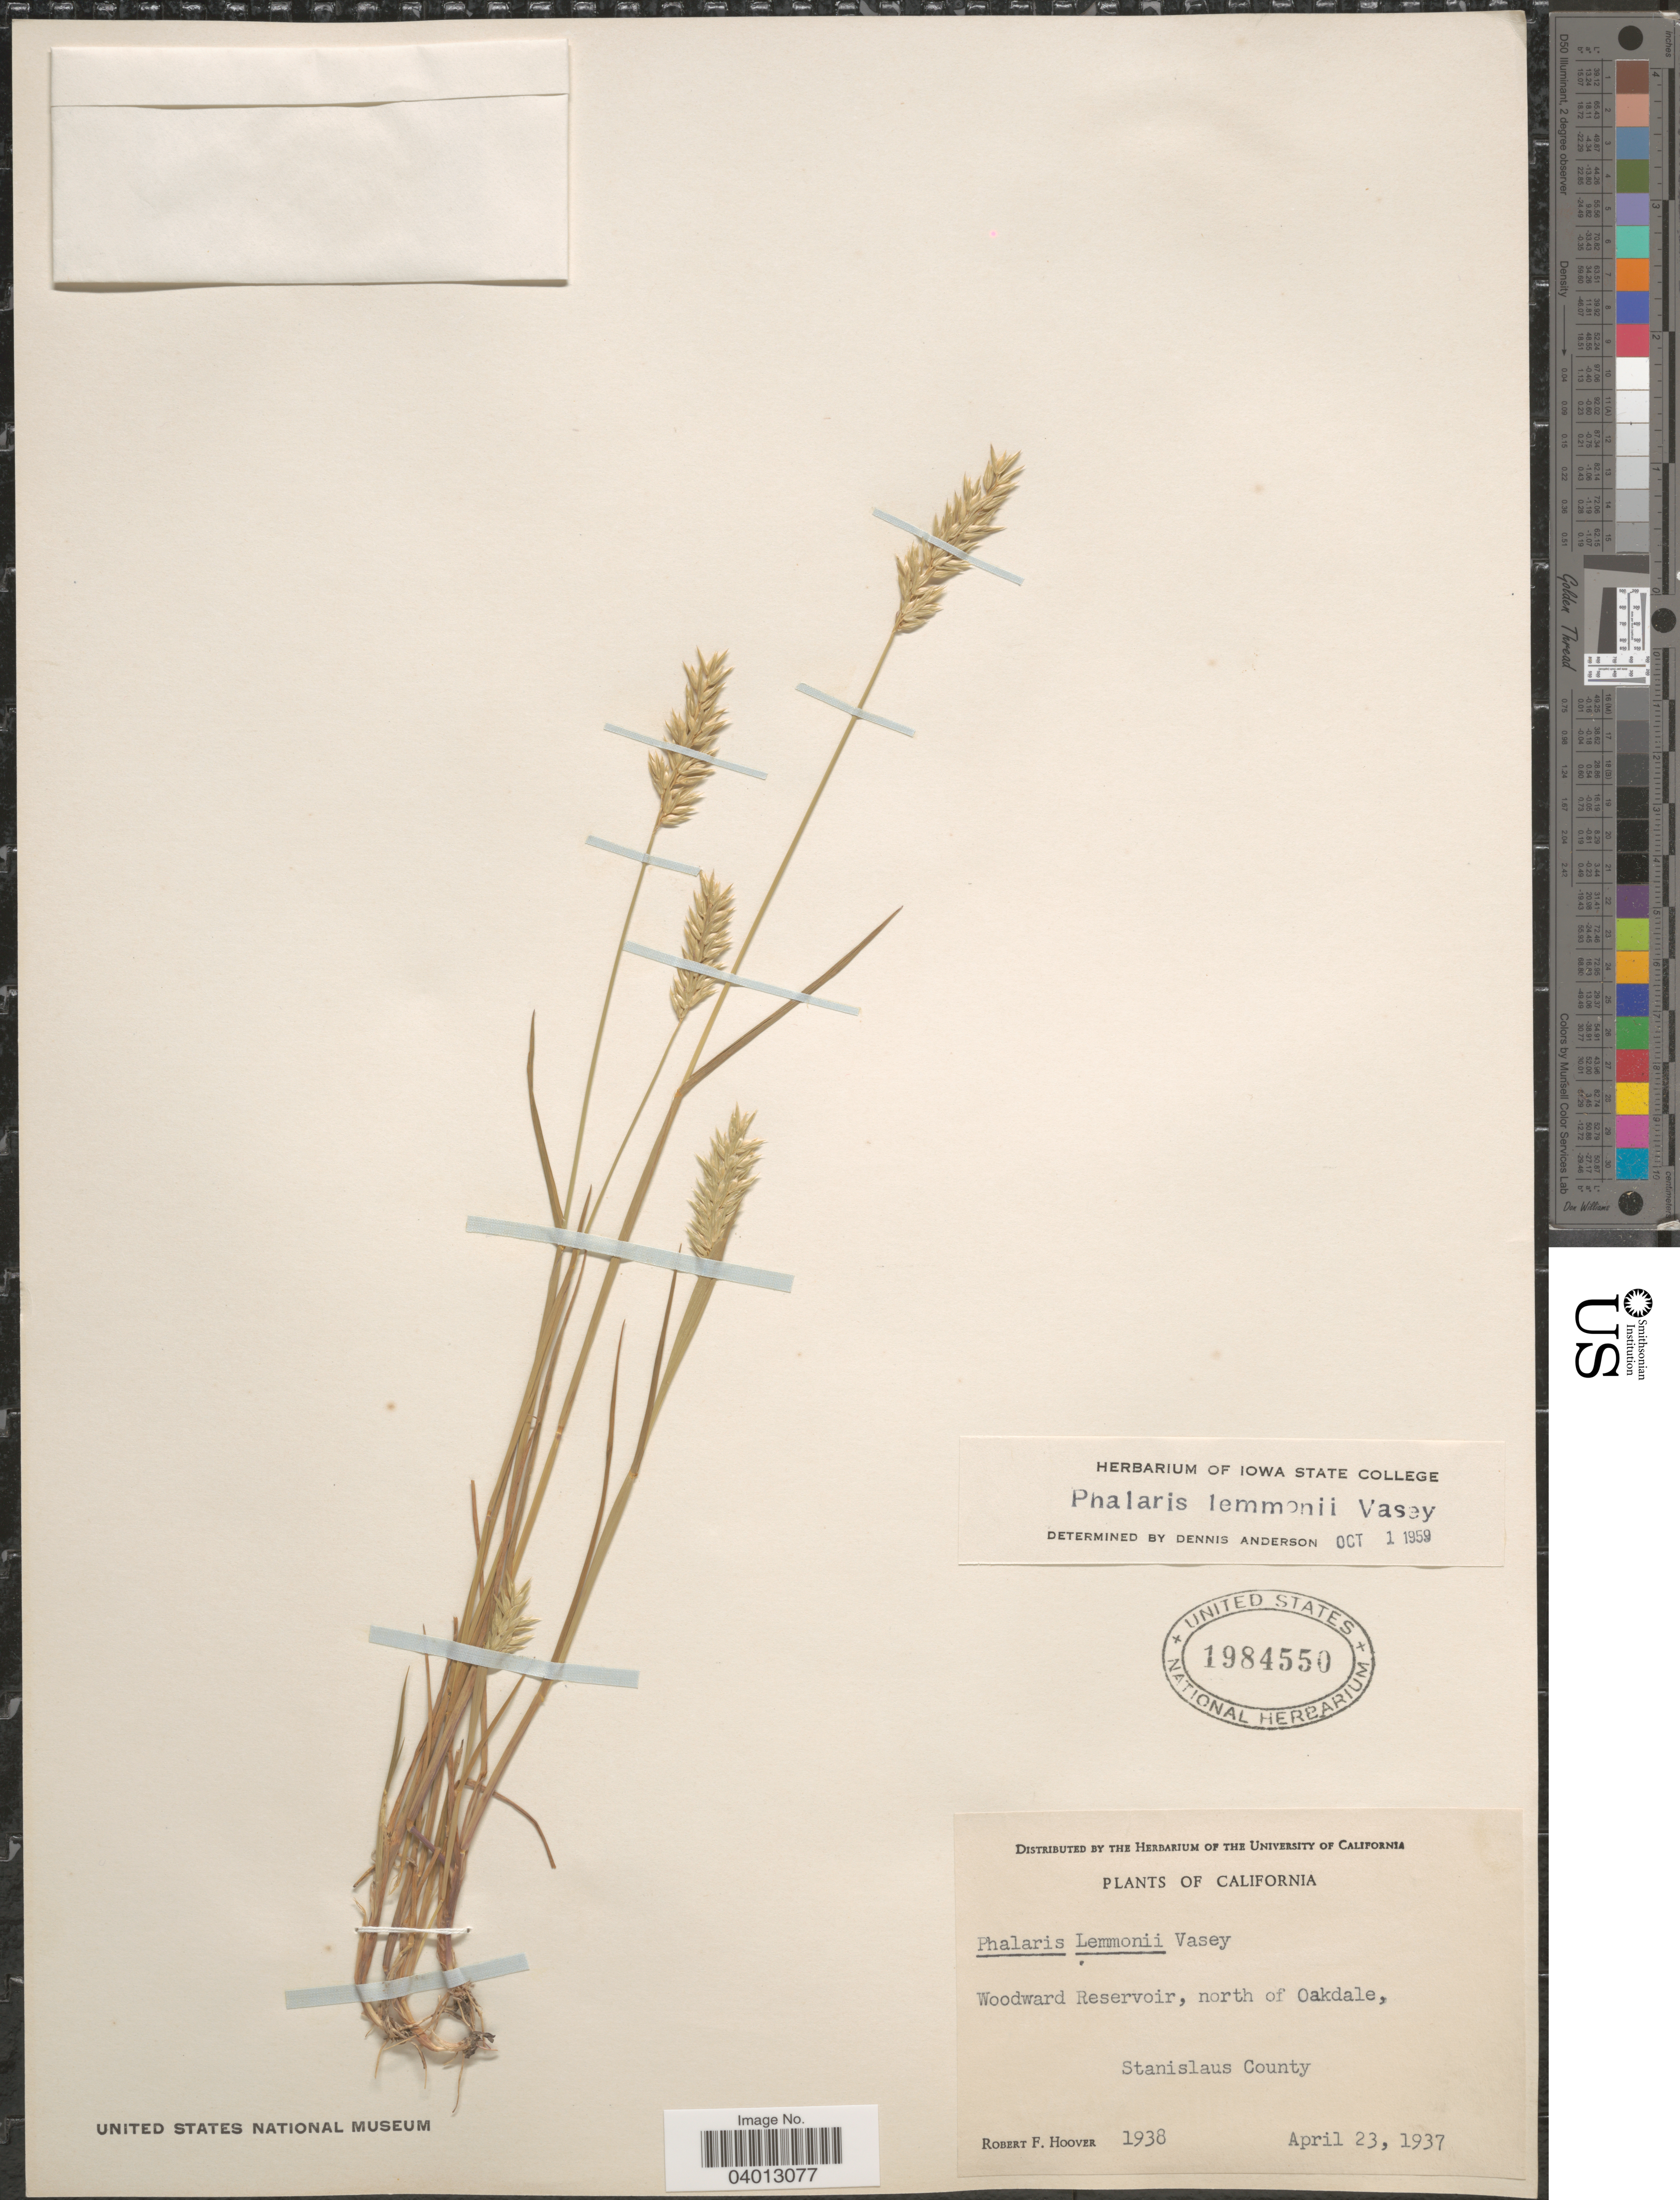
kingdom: Plantae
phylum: Tracheophyta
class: Liliopsida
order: Poales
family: Poaceae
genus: Phalaris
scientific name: Phalaris lemmonii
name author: Vasey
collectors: R. F. Hoover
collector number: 1938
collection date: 1937-04-23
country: United States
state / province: California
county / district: Stanislaus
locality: Woodward Reservoir, north of Oakdale, Stanislaus County.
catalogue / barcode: US 1984550